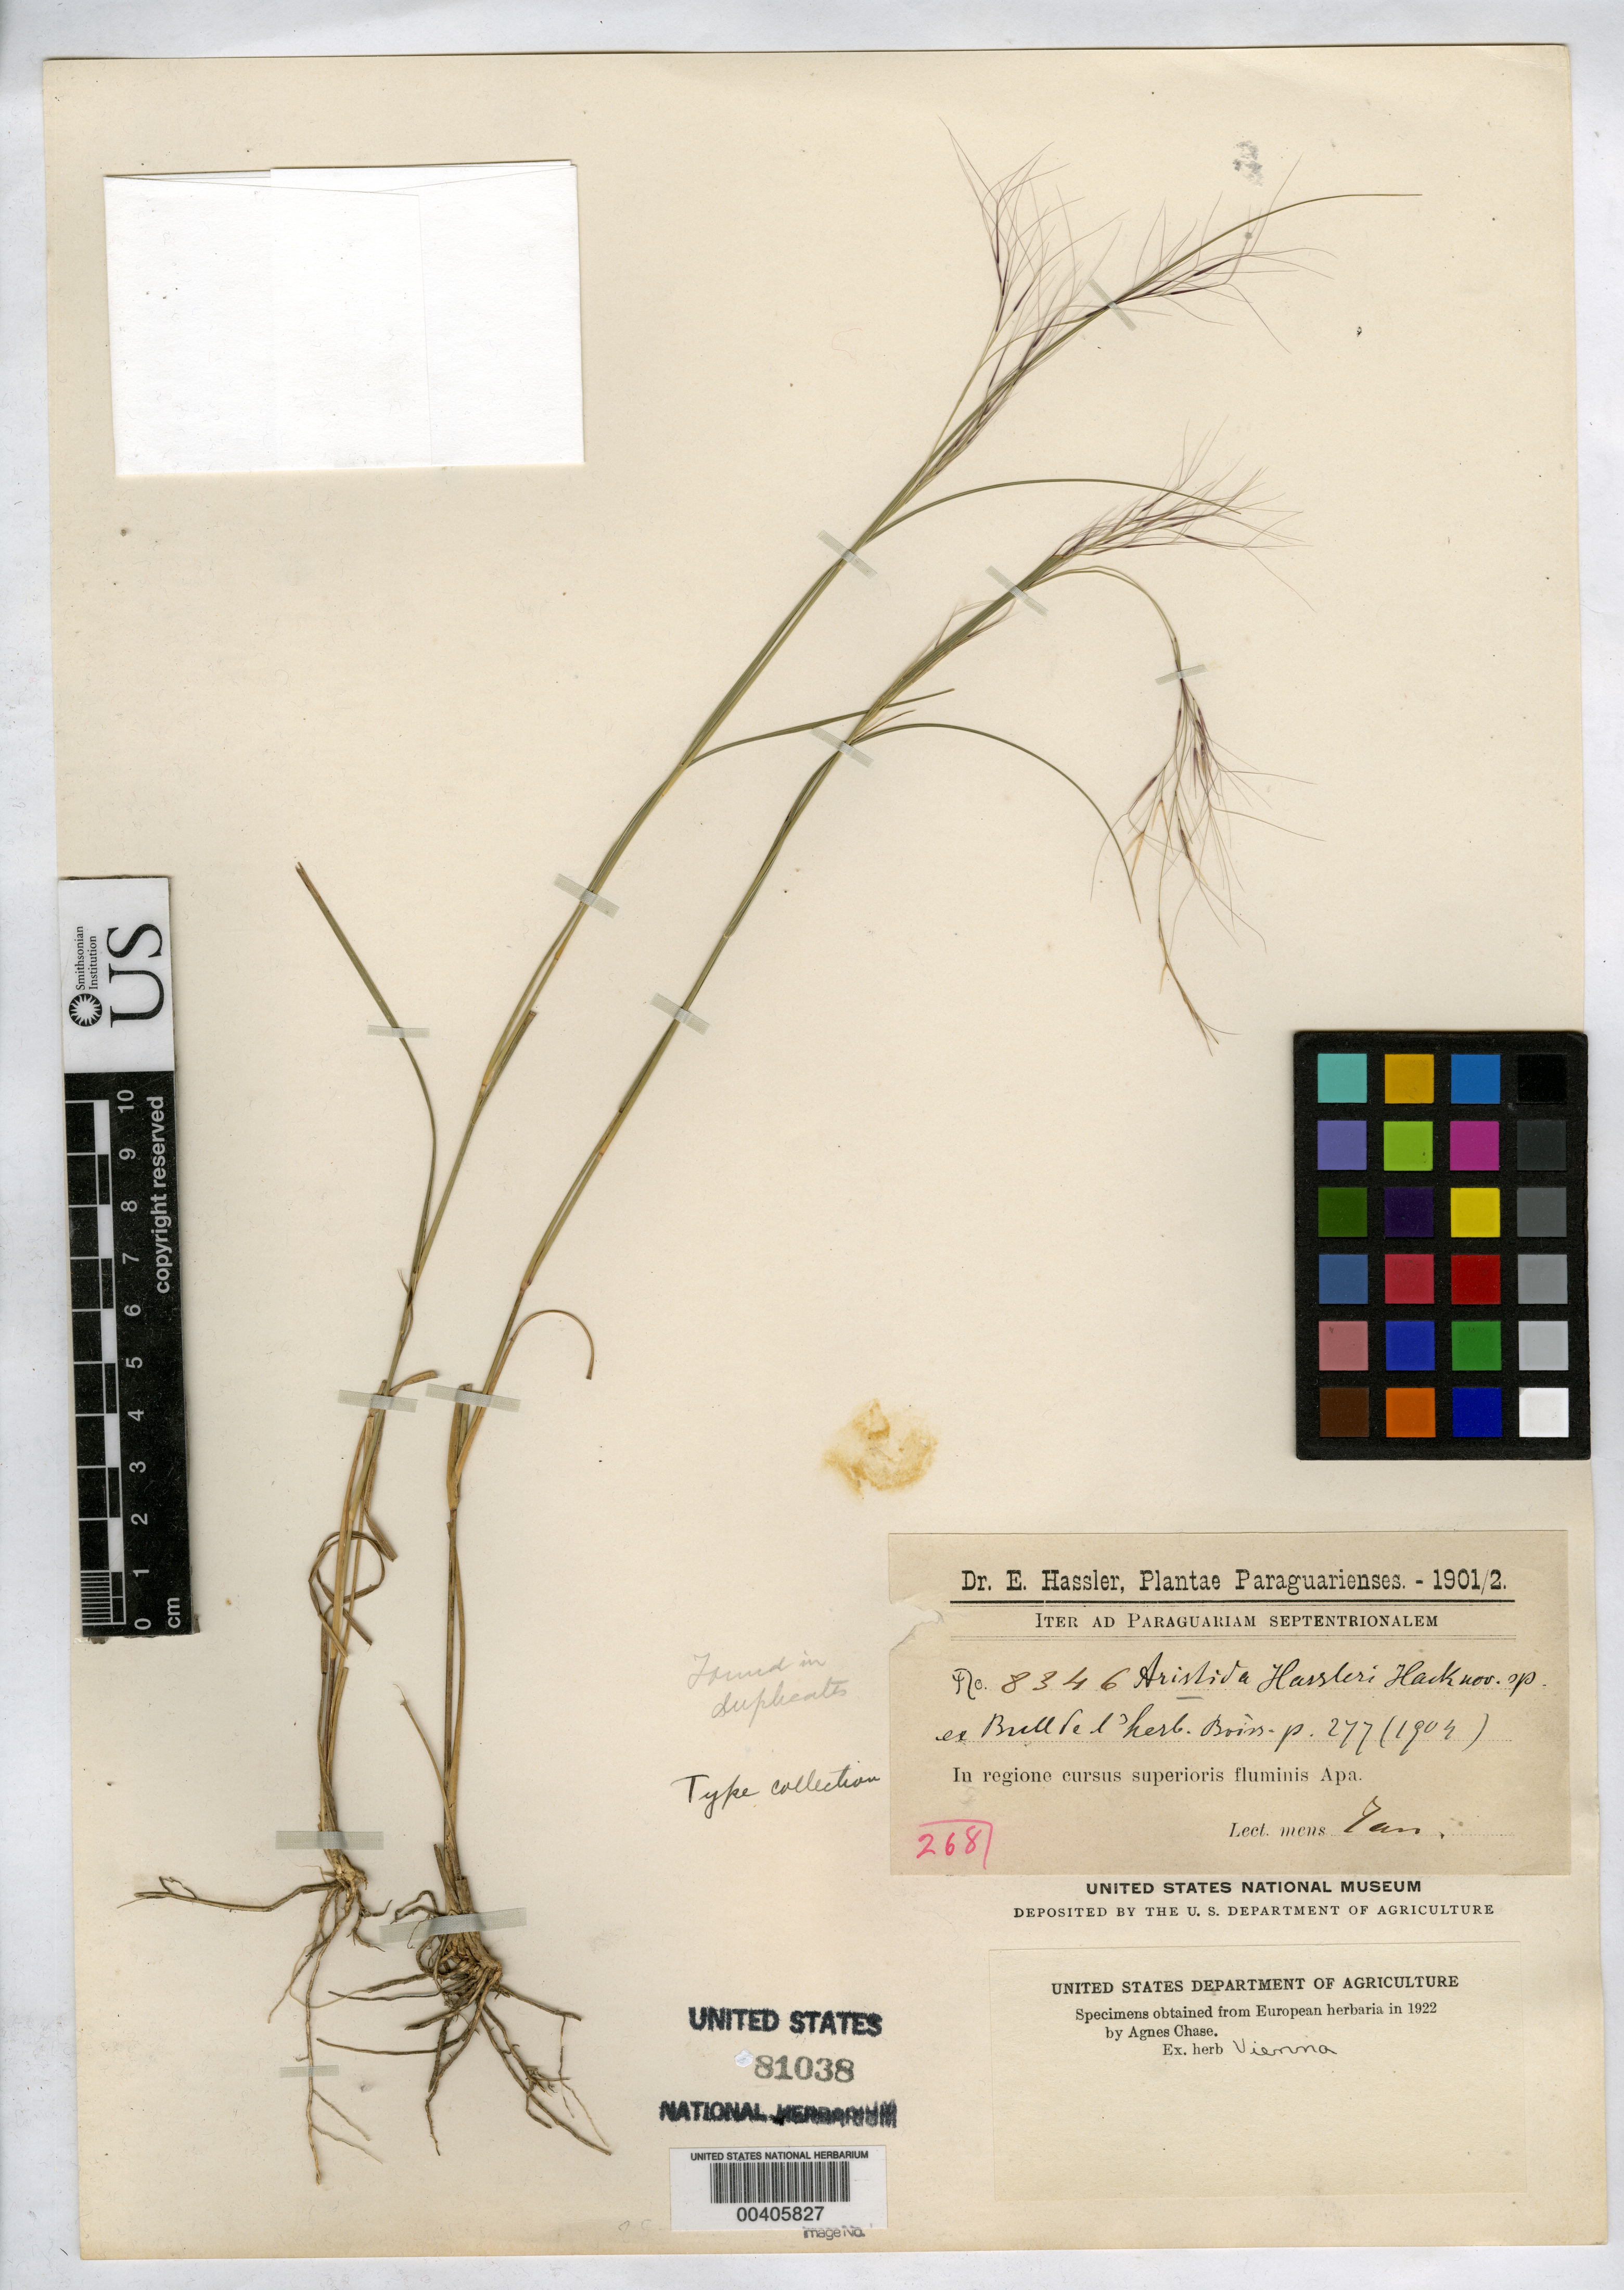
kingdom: Plantae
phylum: Tracheophyta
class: Liliopsida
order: Poales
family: Poaceae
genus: Aristida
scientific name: Aristida hassleri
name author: Hack.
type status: Isotype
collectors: E. Hassler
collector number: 8346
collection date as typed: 1901 to -- Jan 1902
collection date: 1901/1902-01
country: Paraguay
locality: Upper Rio Apa.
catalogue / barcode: US 81038